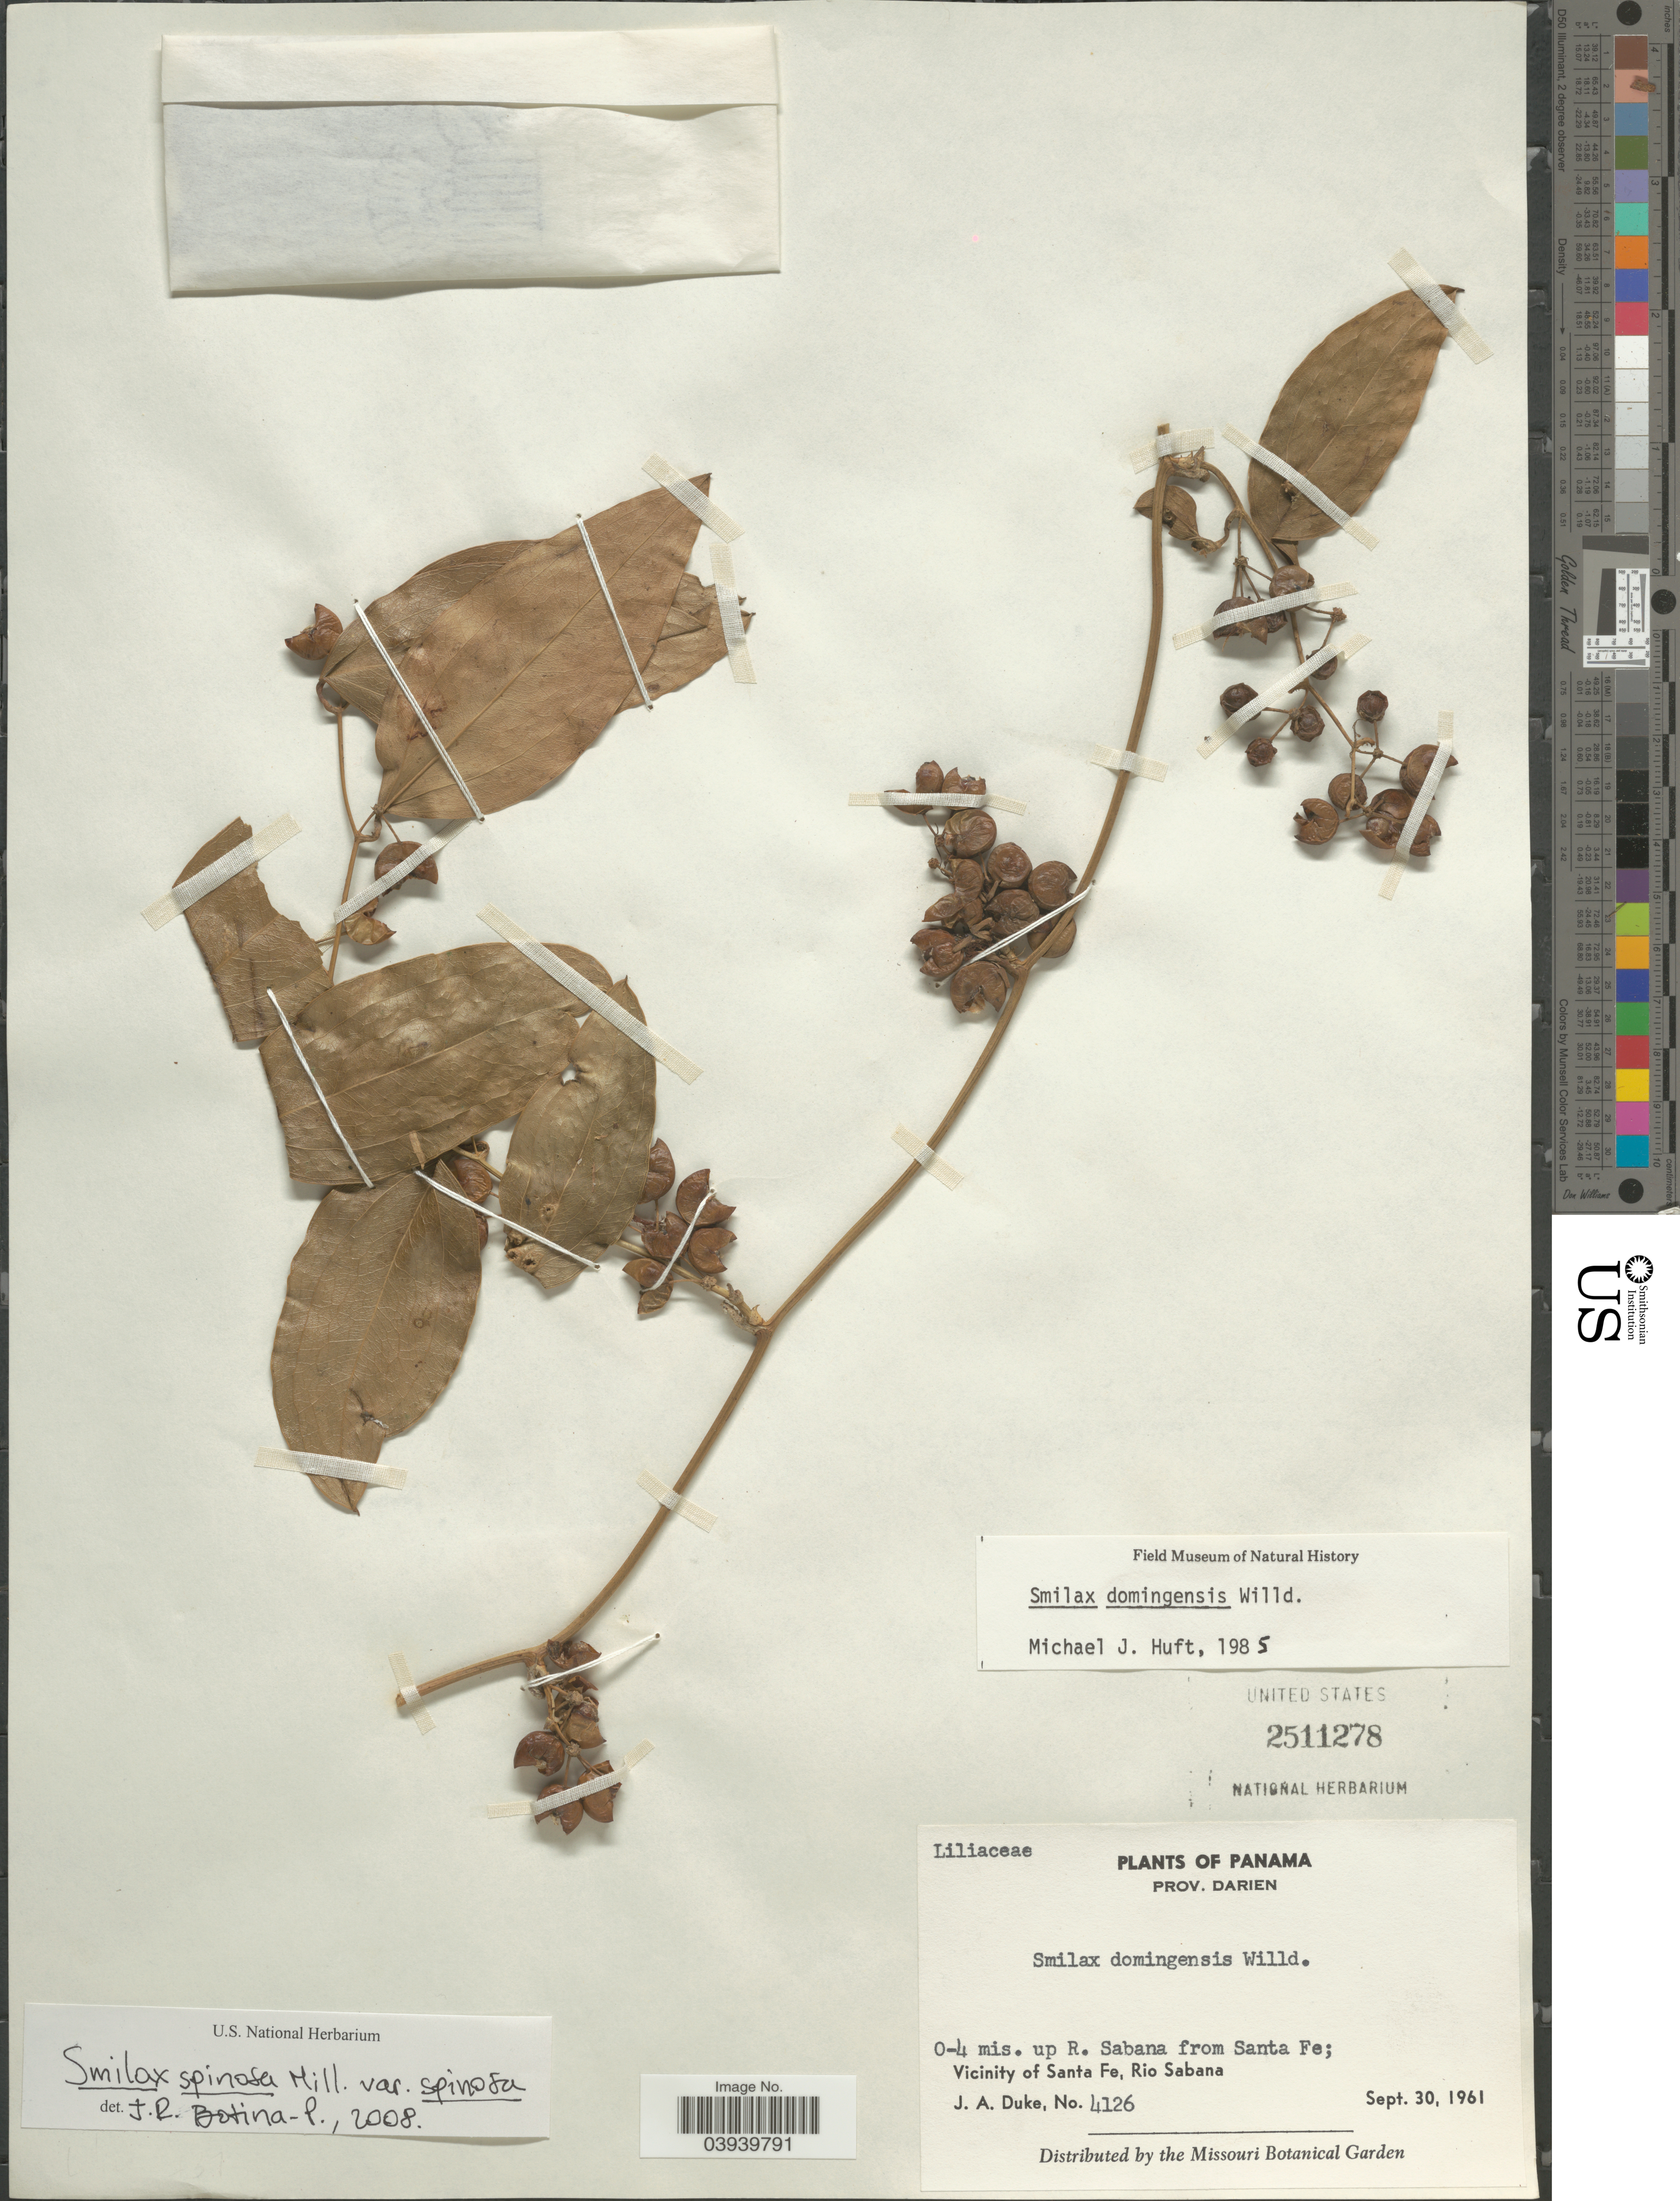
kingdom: Plantae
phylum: Tracheophyta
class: Liliopsida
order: Liliales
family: Smilacaceae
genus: Smilax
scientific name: Smilax spinosa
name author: Mill.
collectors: J. A. Duke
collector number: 4126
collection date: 1961-09-30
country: Panama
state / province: Darien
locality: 0-4 mis. up R. Sabana from Santa Fe; Vicinity of Santa Fe, Rio Sabana.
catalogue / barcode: US 2511278